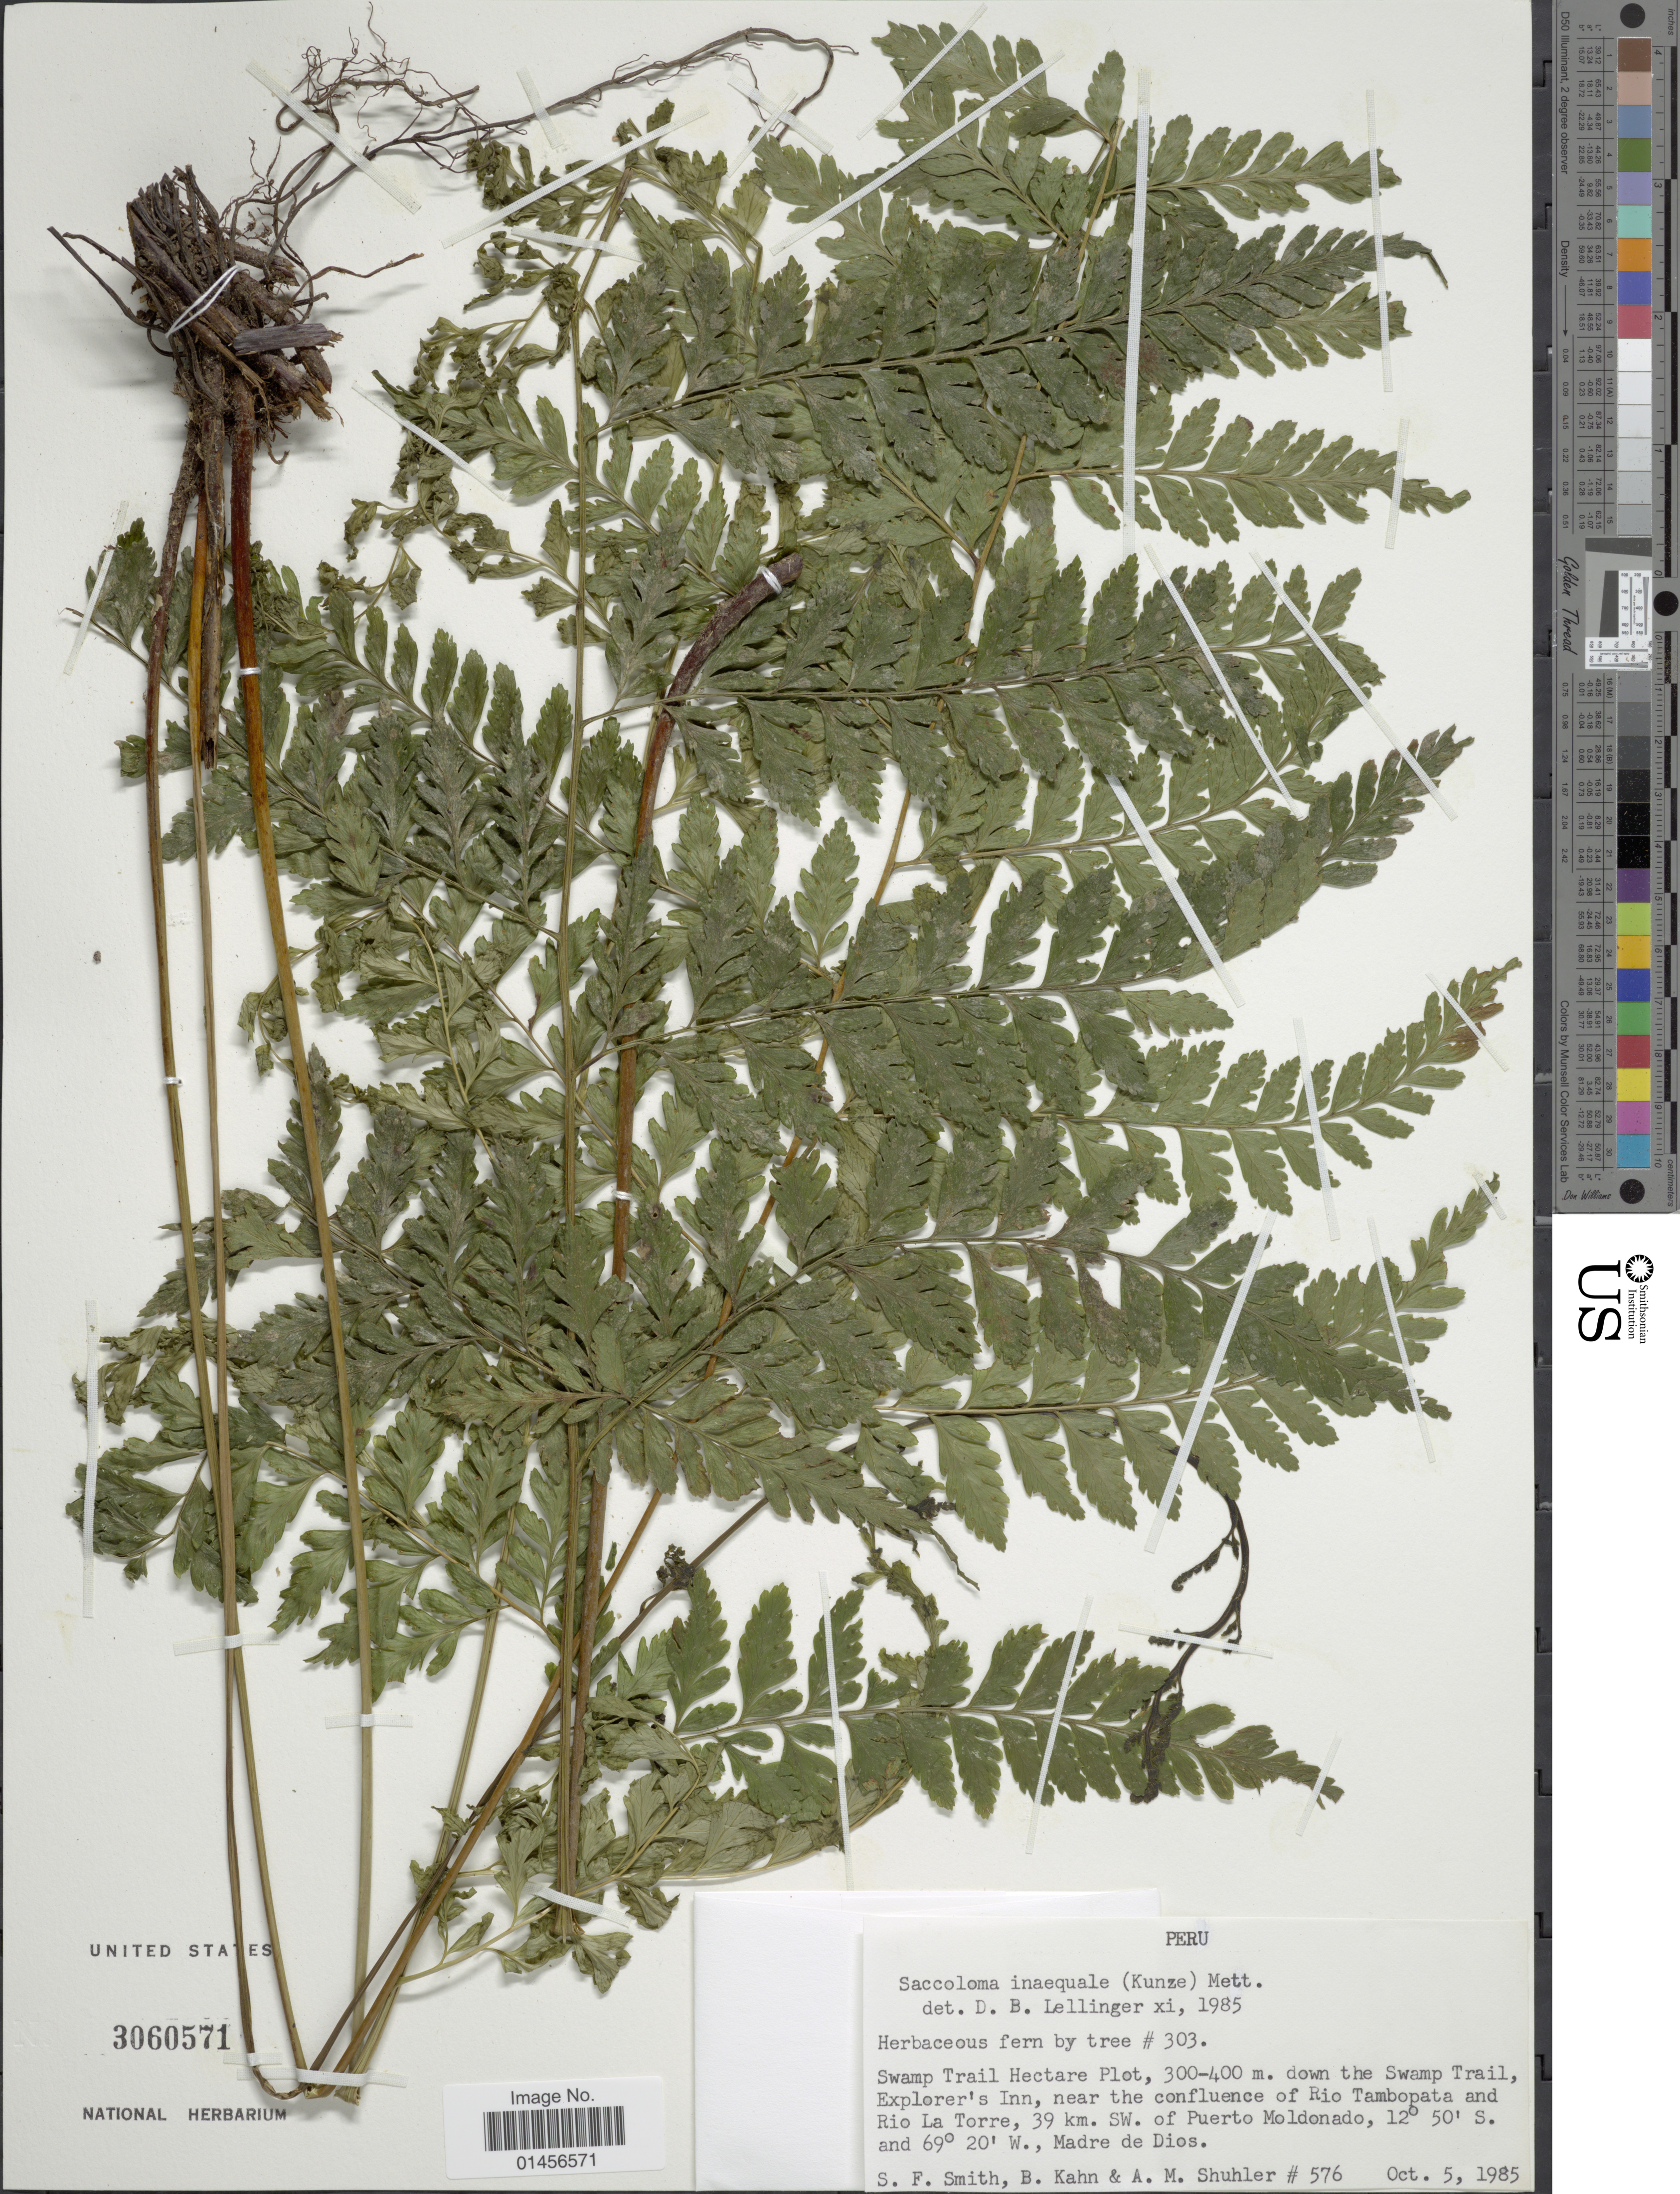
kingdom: Plantae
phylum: Tracheophyta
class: Polypodiopsida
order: Polypodiales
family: Saccolomataceae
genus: Saccoloma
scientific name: Saccoloma inaequale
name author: (Kunze) Mett.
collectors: S.F. Smith, B. Kahn & A. Shuhler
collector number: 576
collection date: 1985-10-05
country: Peru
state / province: Madre de Dios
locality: Swamp Trail Hectare Plot, down the Swamp Trail, Explorer's Inn, near the confluence of Rio Tambopata and Rio La Torre, 39 km. SW. of Puerto Moldonado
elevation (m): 300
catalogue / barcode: US 3060571